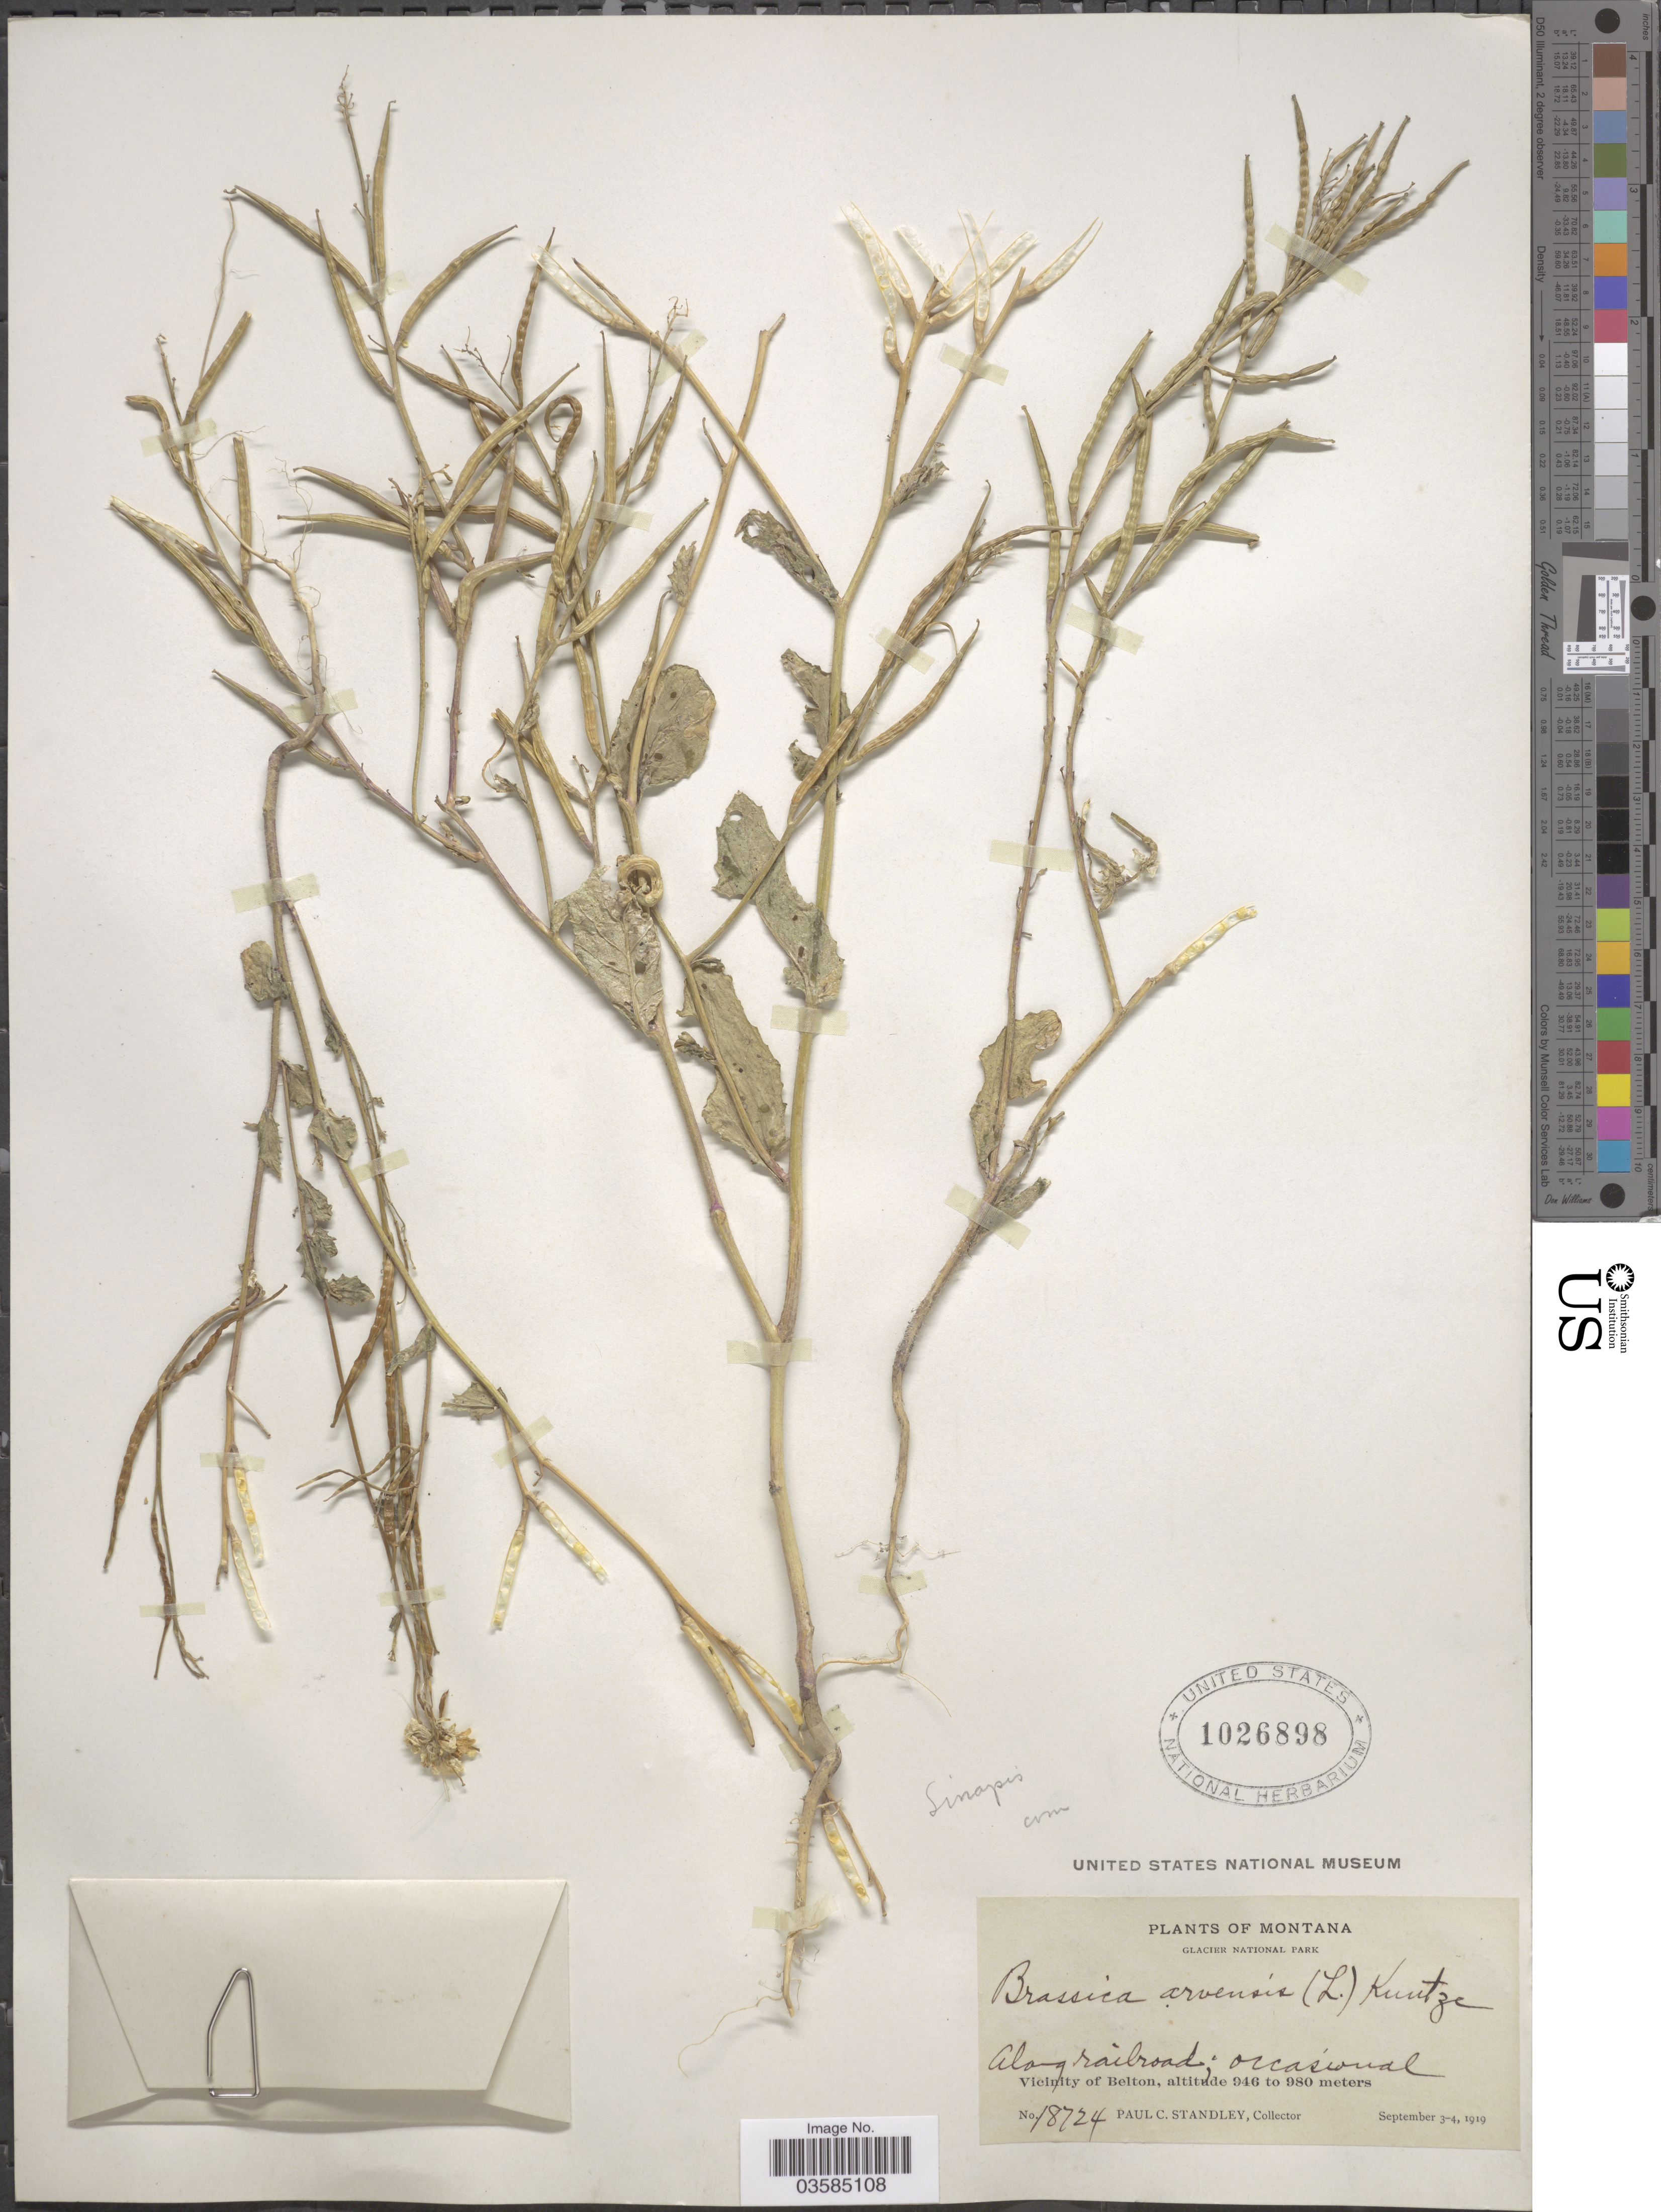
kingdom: Plantae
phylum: Tracheophyta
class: Magnoliopsida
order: Brassicales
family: Brassicaceae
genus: Brassica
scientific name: Brassica kaber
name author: (DC.) L.C. Wheeler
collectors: P. C. Standley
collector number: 18724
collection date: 1919-09-03/1919-09-04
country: United States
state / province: Montana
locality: Vicinity of Belton.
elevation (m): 946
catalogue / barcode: US 1026898